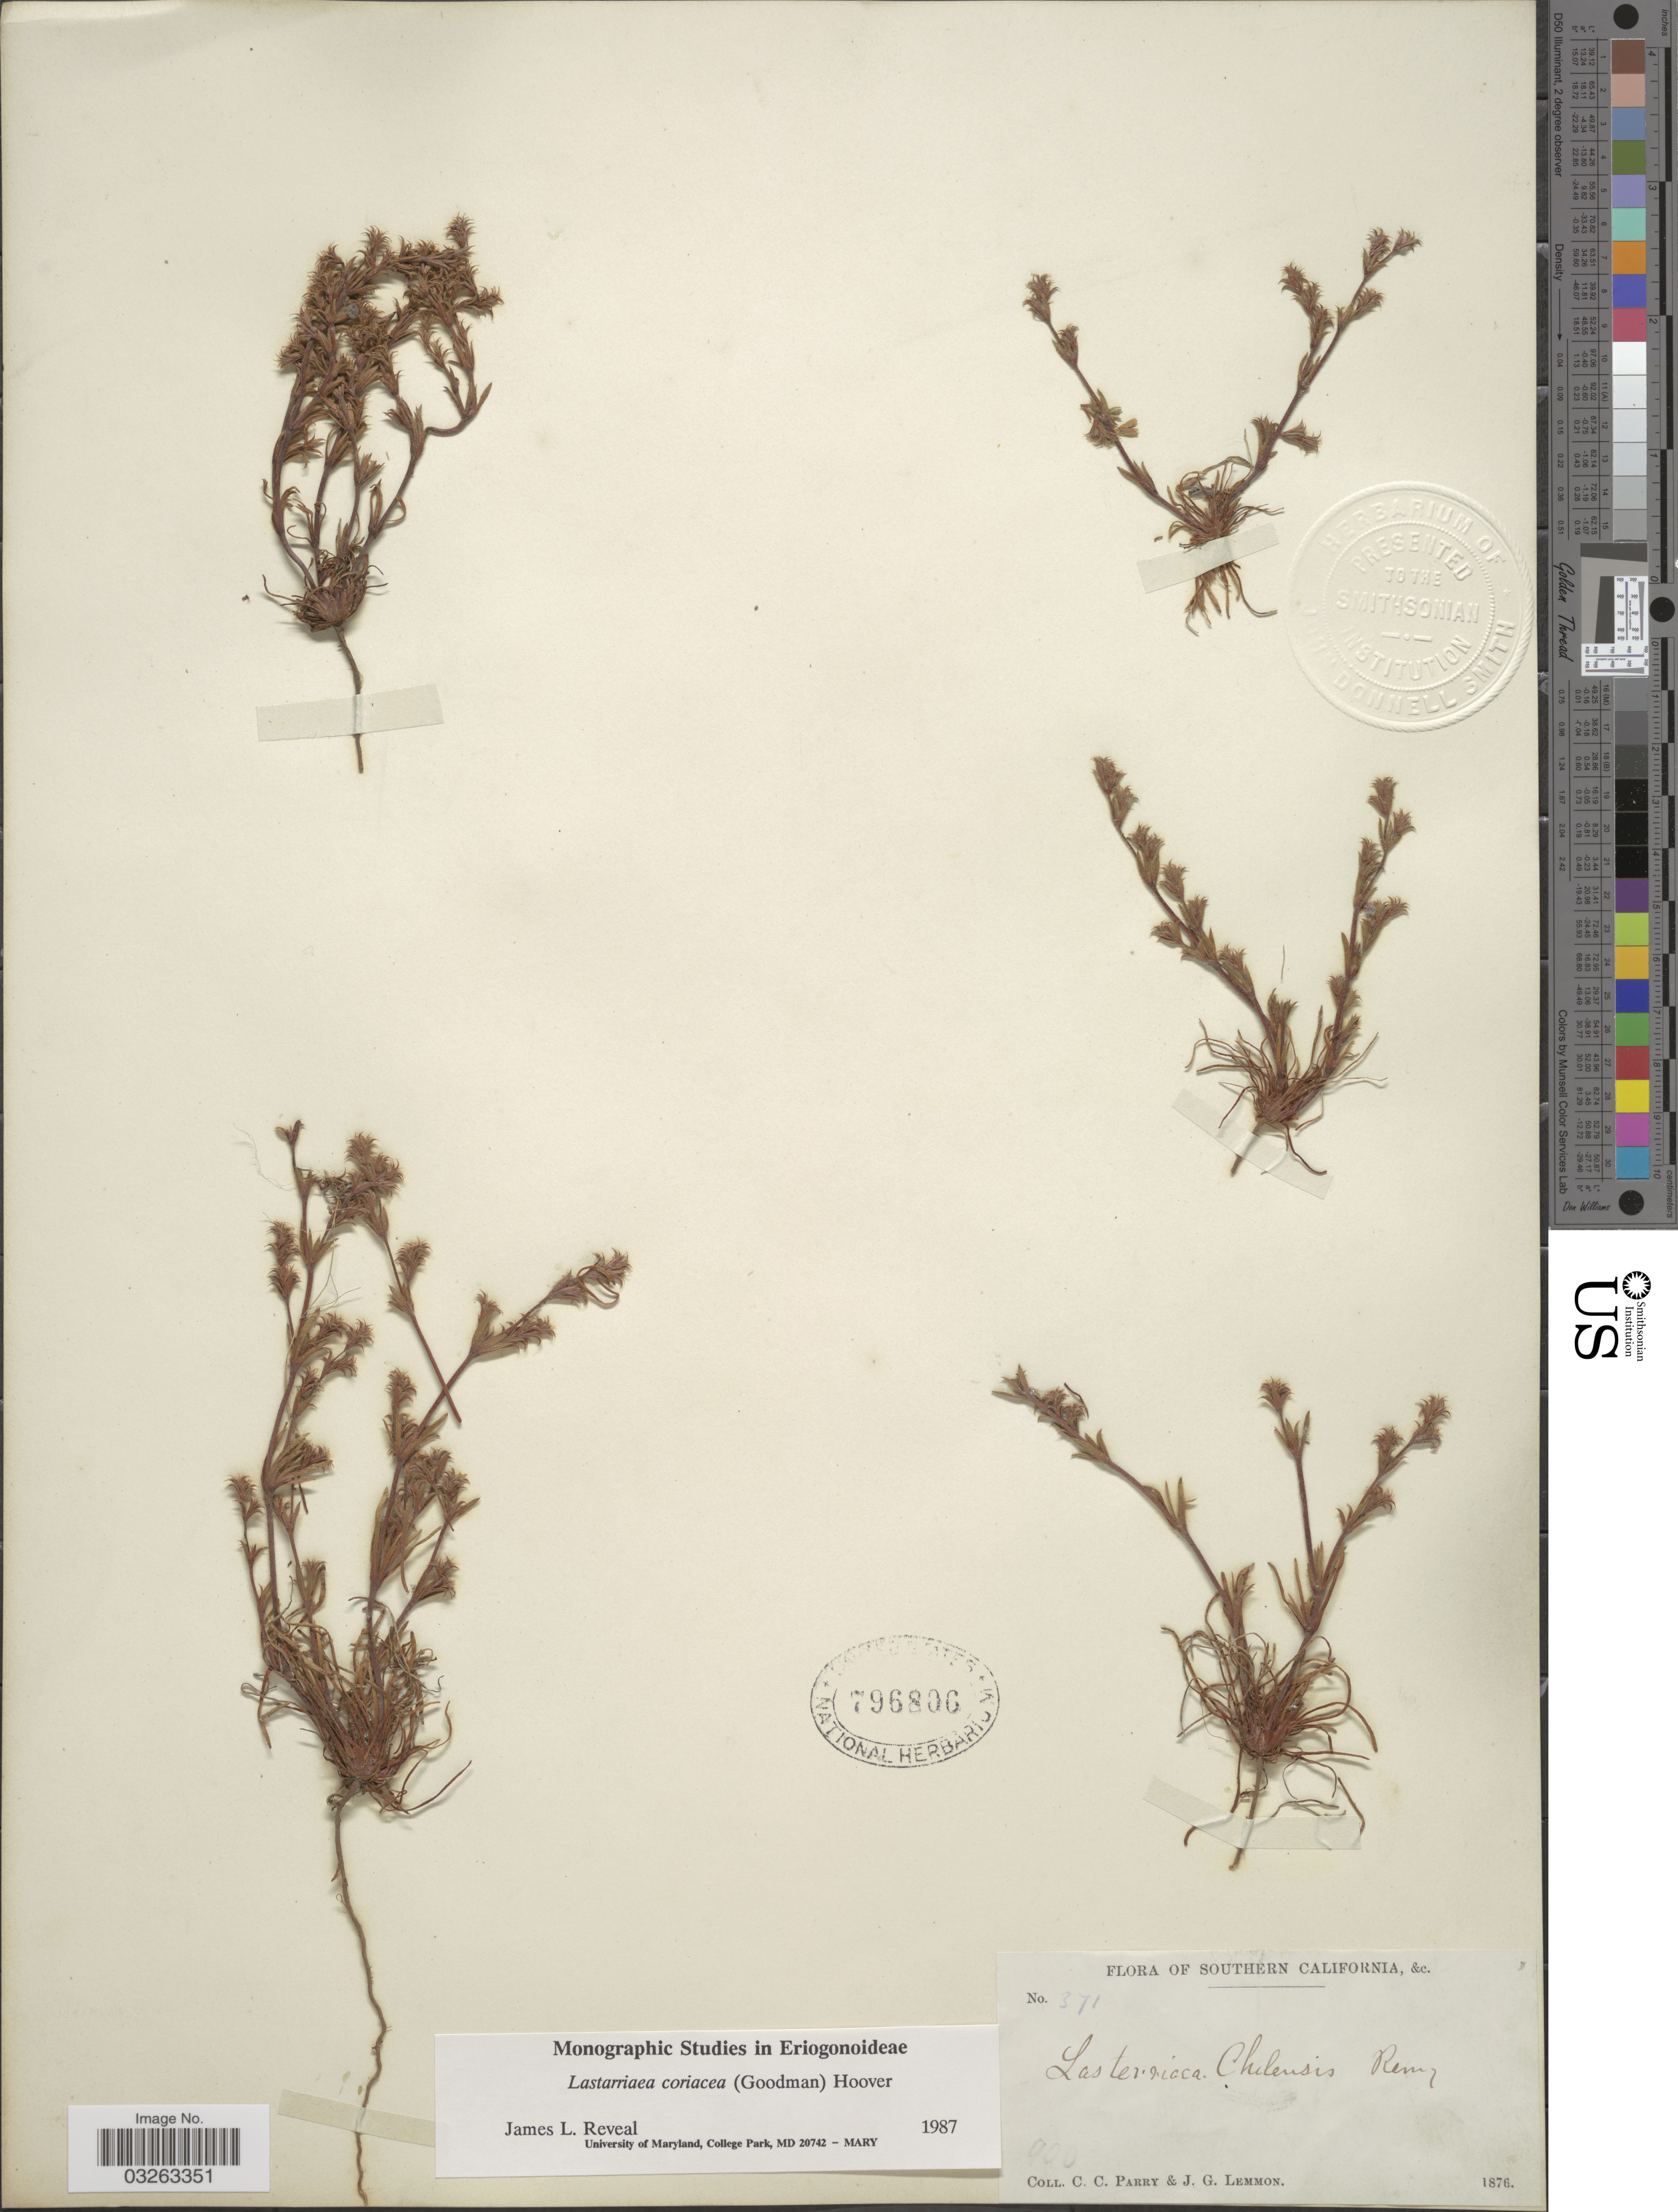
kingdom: Plantae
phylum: Tracheophyta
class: Magnoliopsida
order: Caryophyllales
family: Polygonaceae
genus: Lastarriaea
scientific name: Lastarriaea coriacea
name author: (Goodman) Hoover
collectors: C. C. Parry & J. Lemmon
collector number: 371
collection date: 1876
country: United States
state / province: California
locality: Southern California, &c.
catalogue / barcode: US 796806